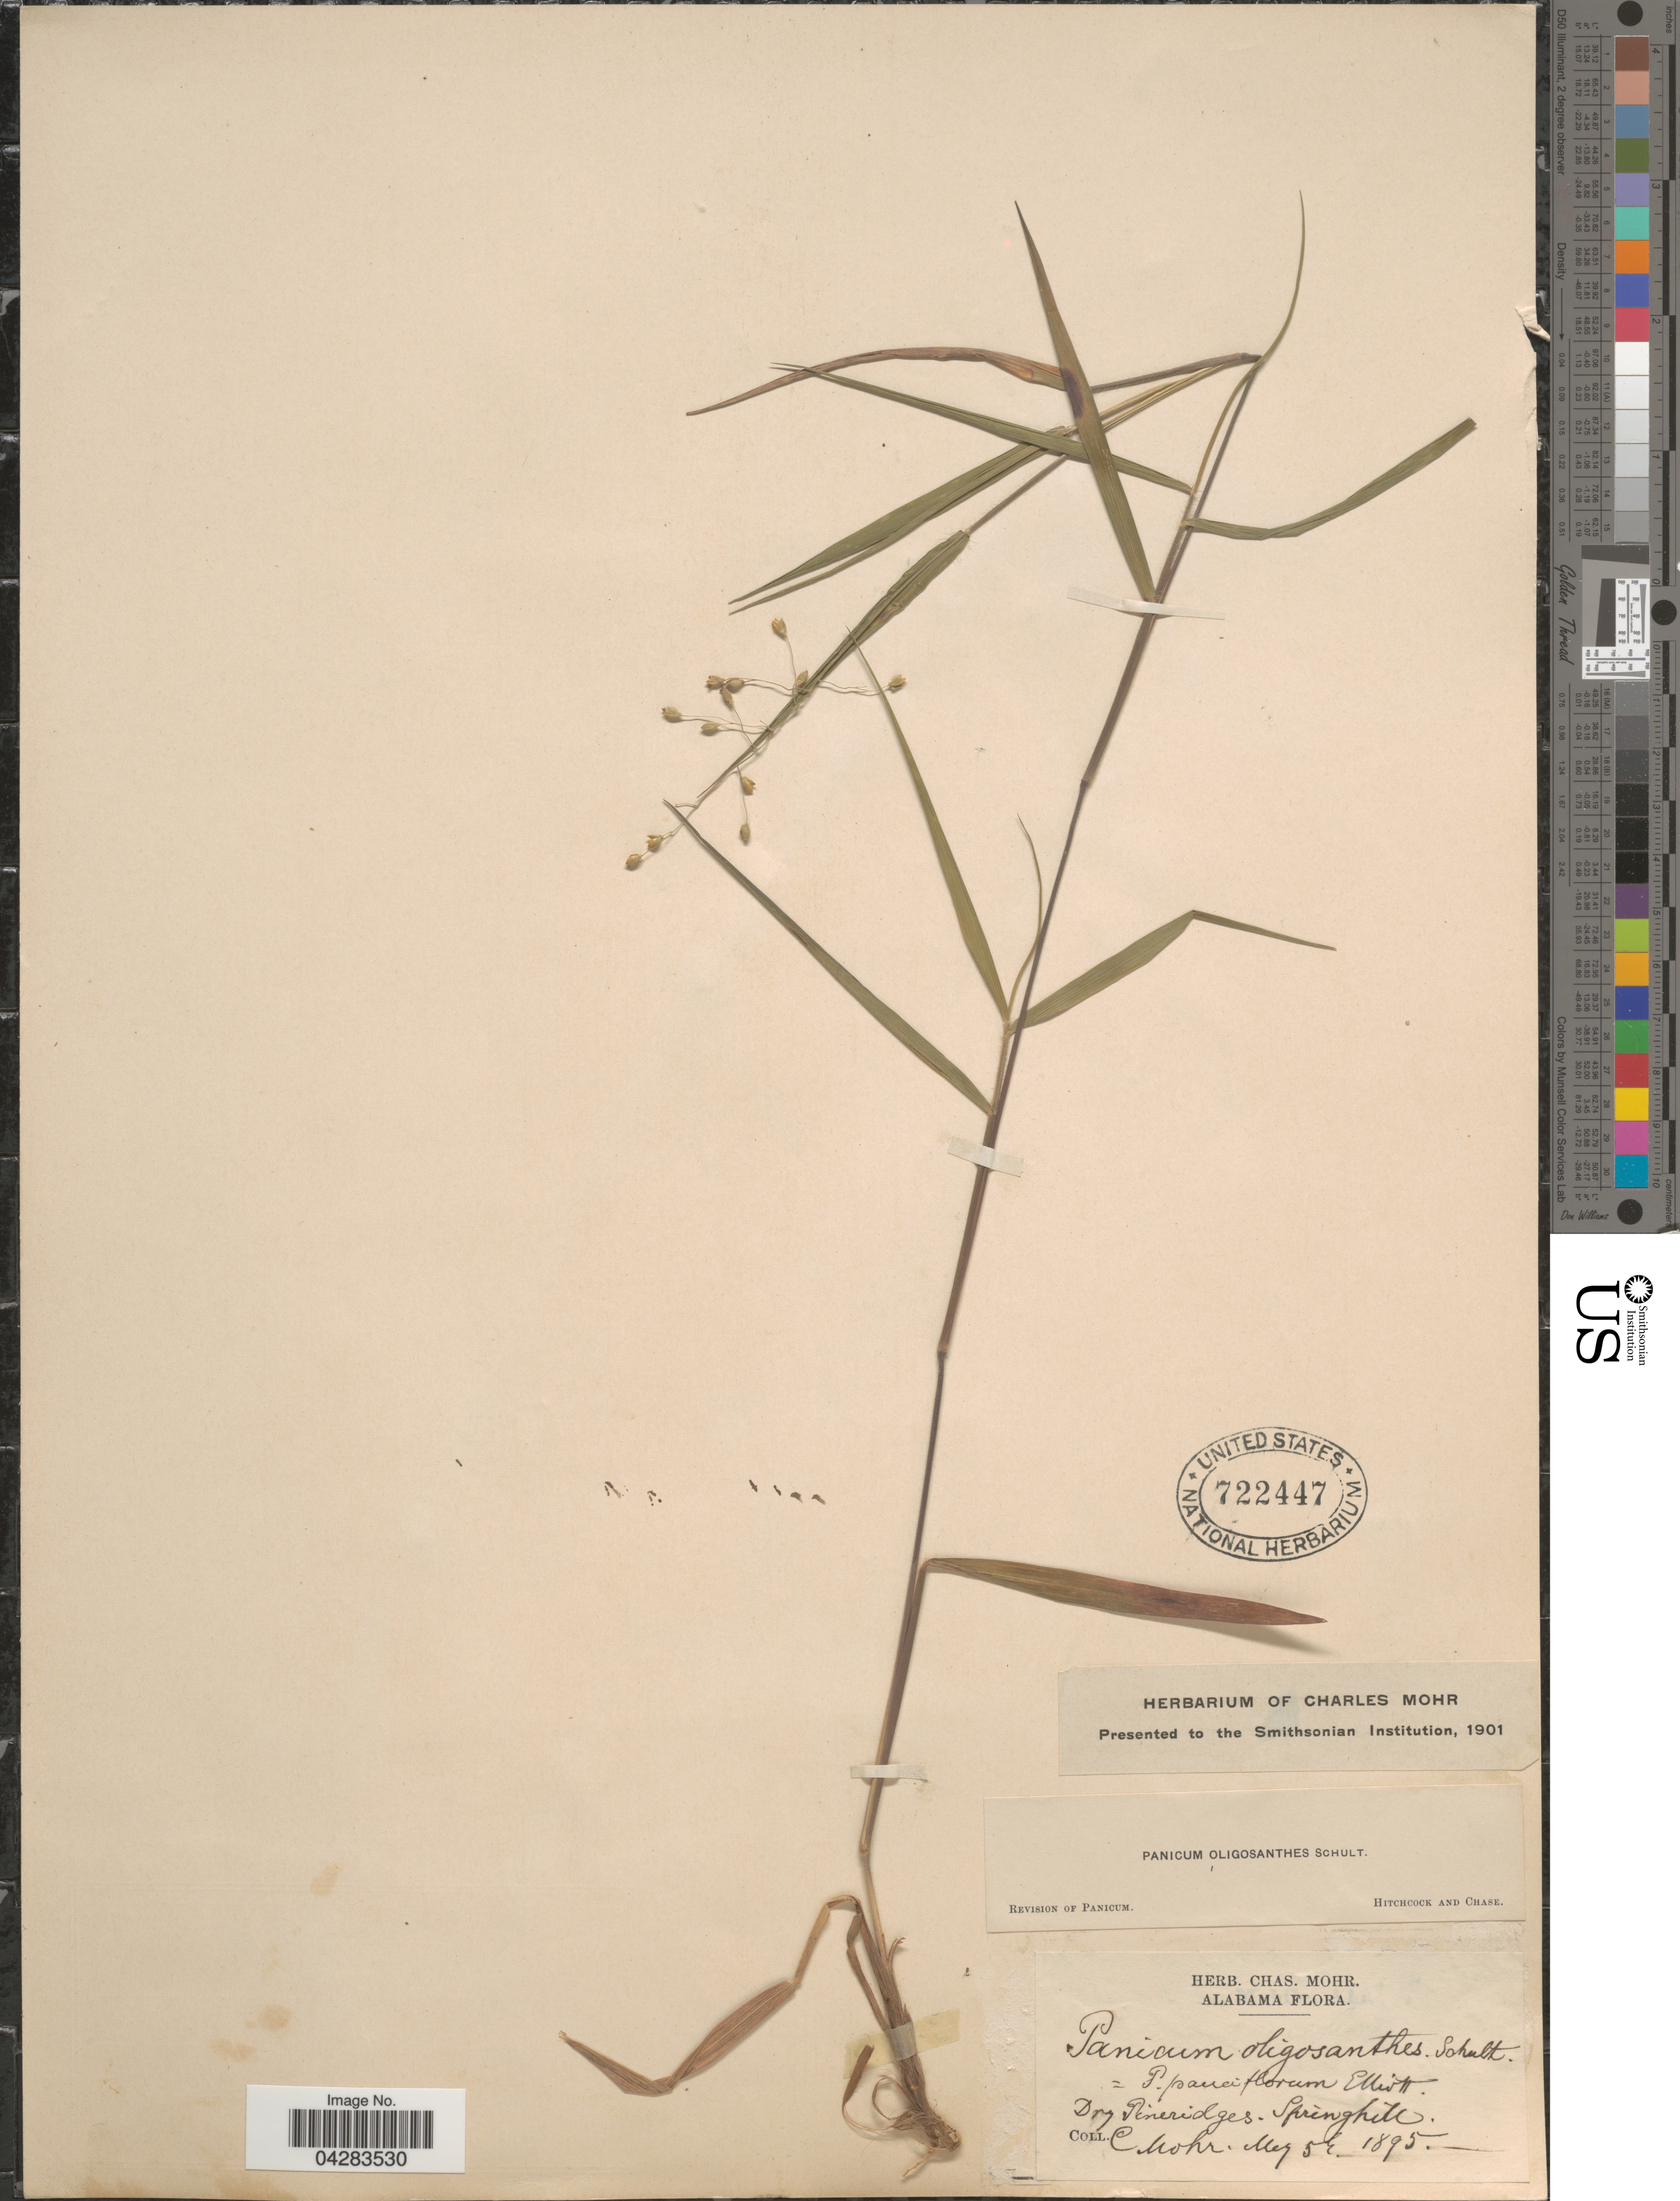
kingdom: Plantae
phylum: Tracheophyta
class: Liliopsida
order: Poales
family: Poaceae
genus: Dichanthelium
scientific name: Dichanthelium oligosanthes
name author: (Schult.) Gould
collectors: Mohr, C. T. (herbarium)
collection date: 1895-05-05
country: United States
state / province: Alabama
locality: Springhill.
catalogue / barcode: US 722447